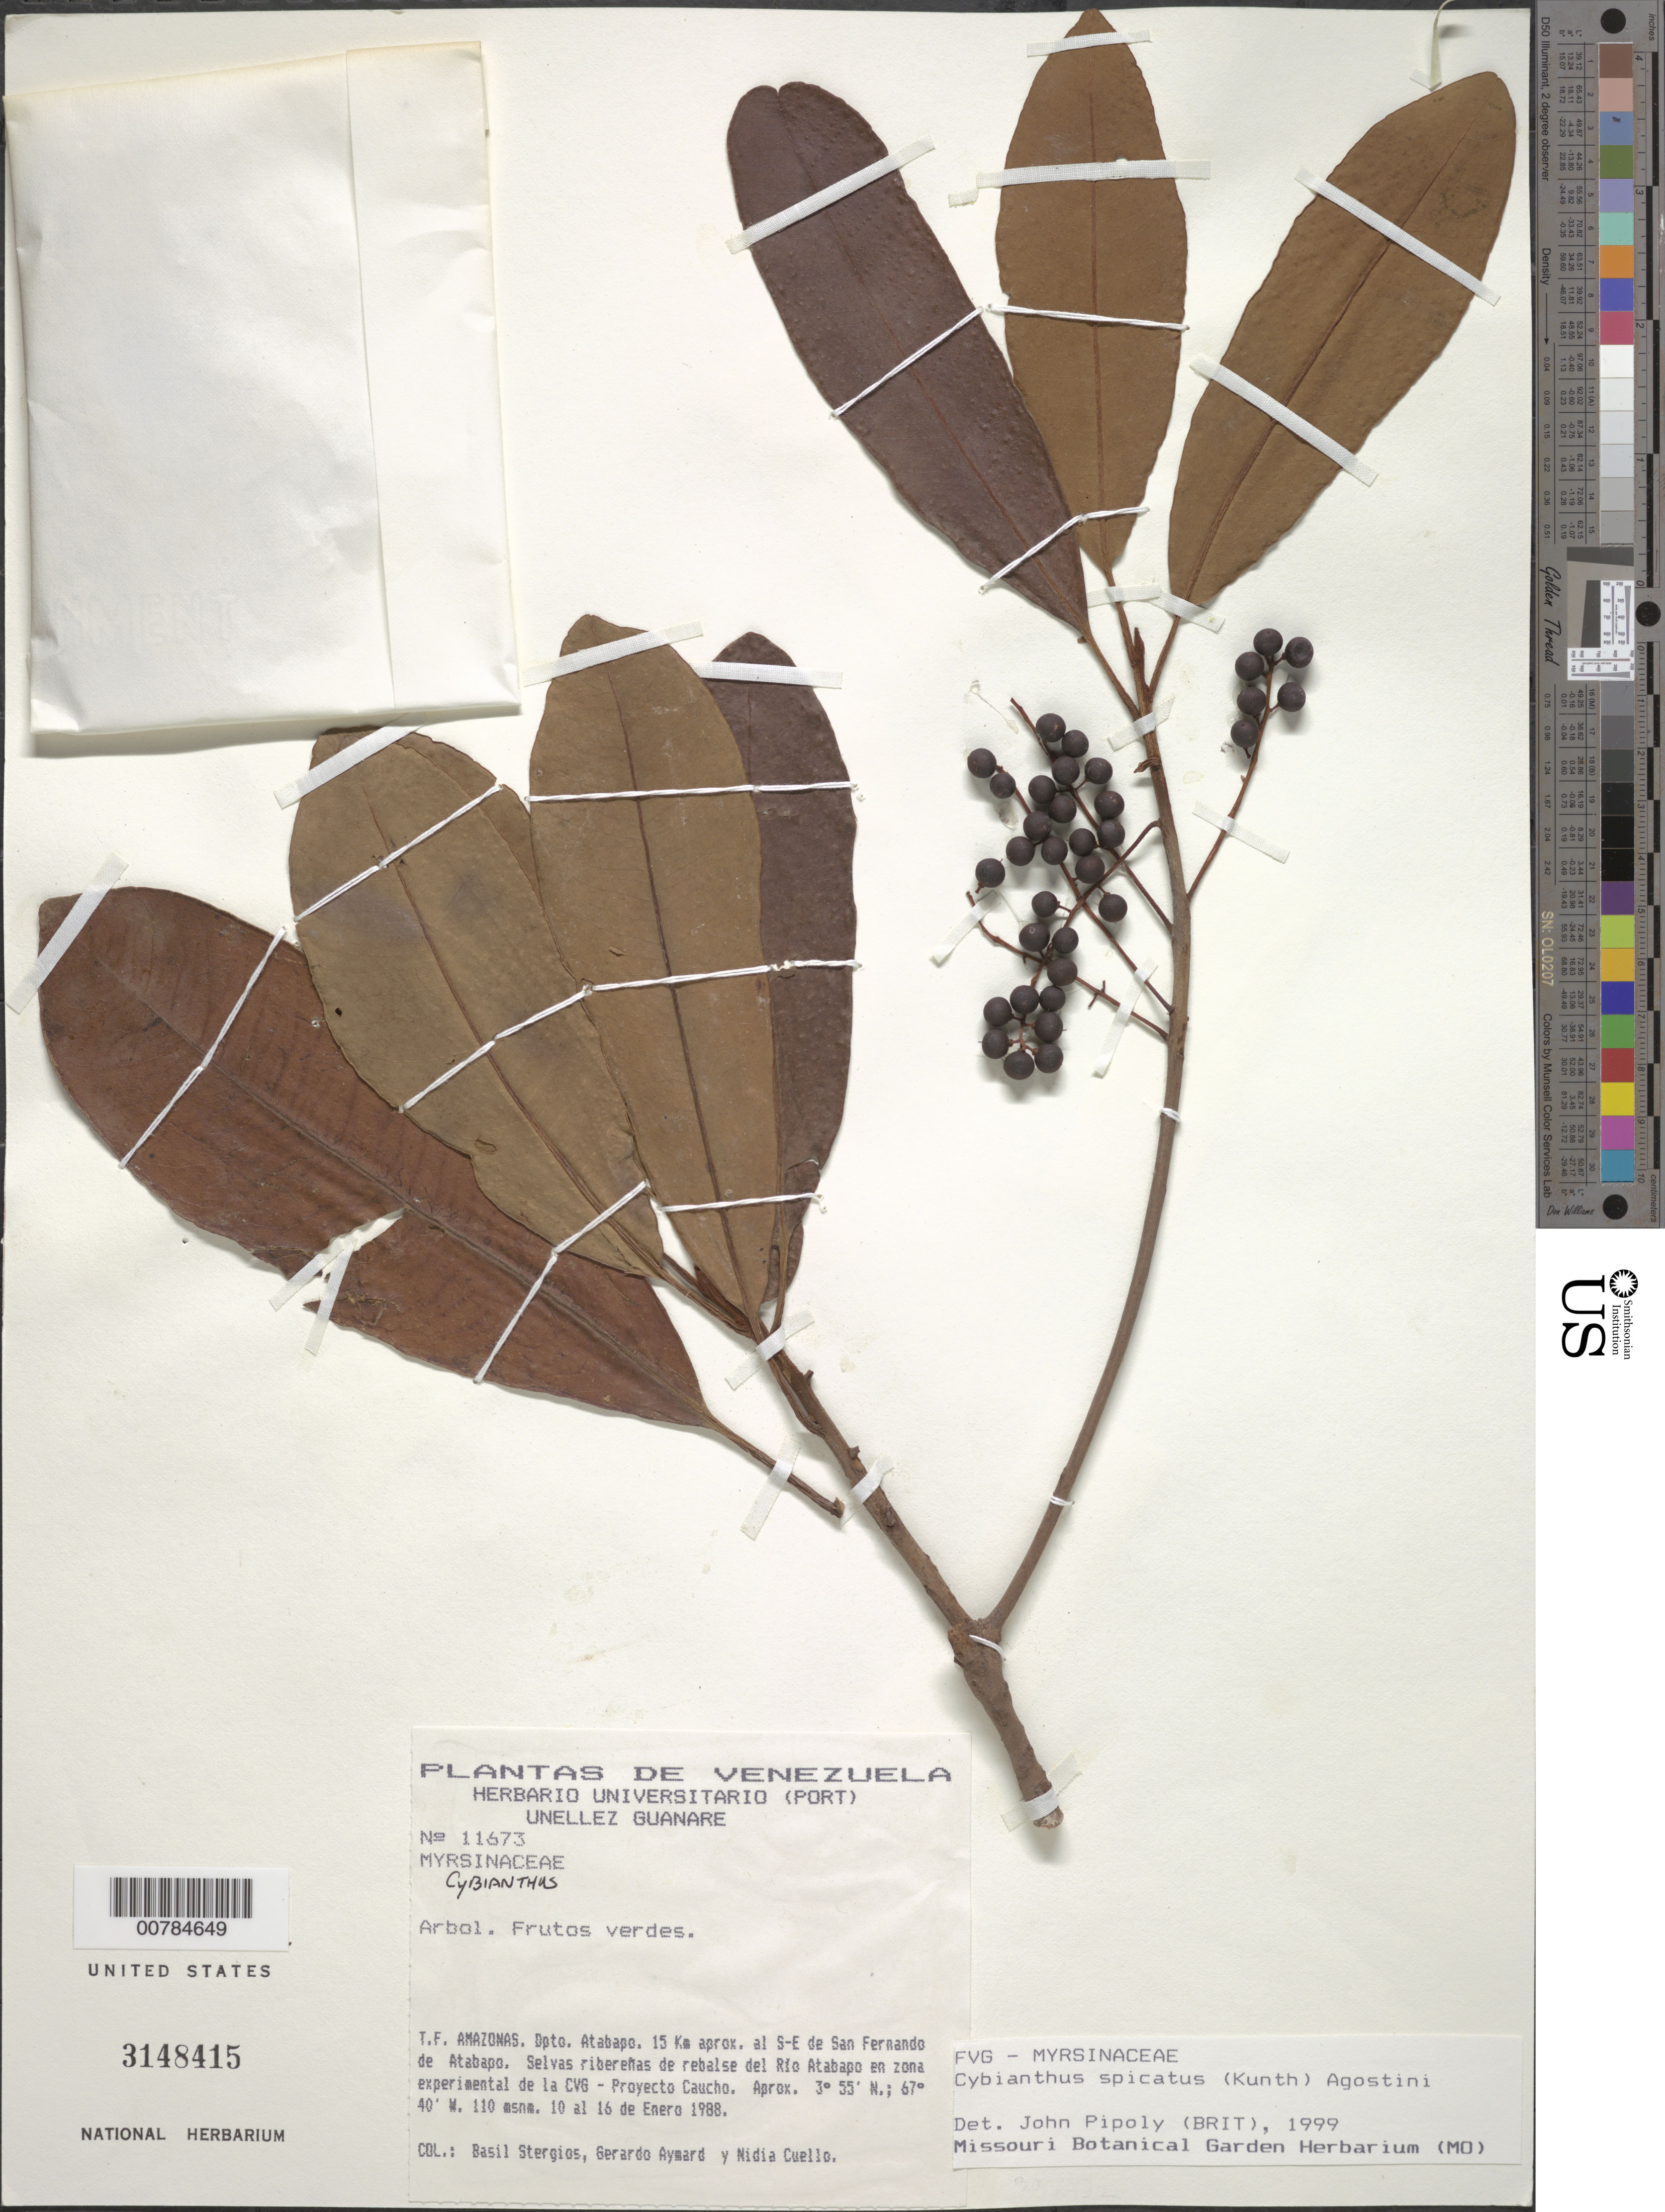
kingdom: Plantae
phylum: Tracheophyta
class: Magnoliopsida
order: Ericales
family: Primulaceae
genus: Cybianthus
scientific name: Cybianthus spicatus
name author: (Kunth) G. Agostini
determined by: Pipoly, J. J., III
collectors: B. G. Stergios, G. A. Aymard & N. L. Cuello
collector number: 11673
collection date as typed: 10-Jan-88 to 16-Jan-88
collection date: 1988-01-10/1988-01-16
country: Venezuela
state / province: Amazonas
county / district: Atabapo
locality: San Fernando de Atabapo, 15 km al SE, en el sector "El Pozo"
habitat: Selvas ribereñas de rebalse del río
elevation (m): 110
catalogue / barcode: US 3148415